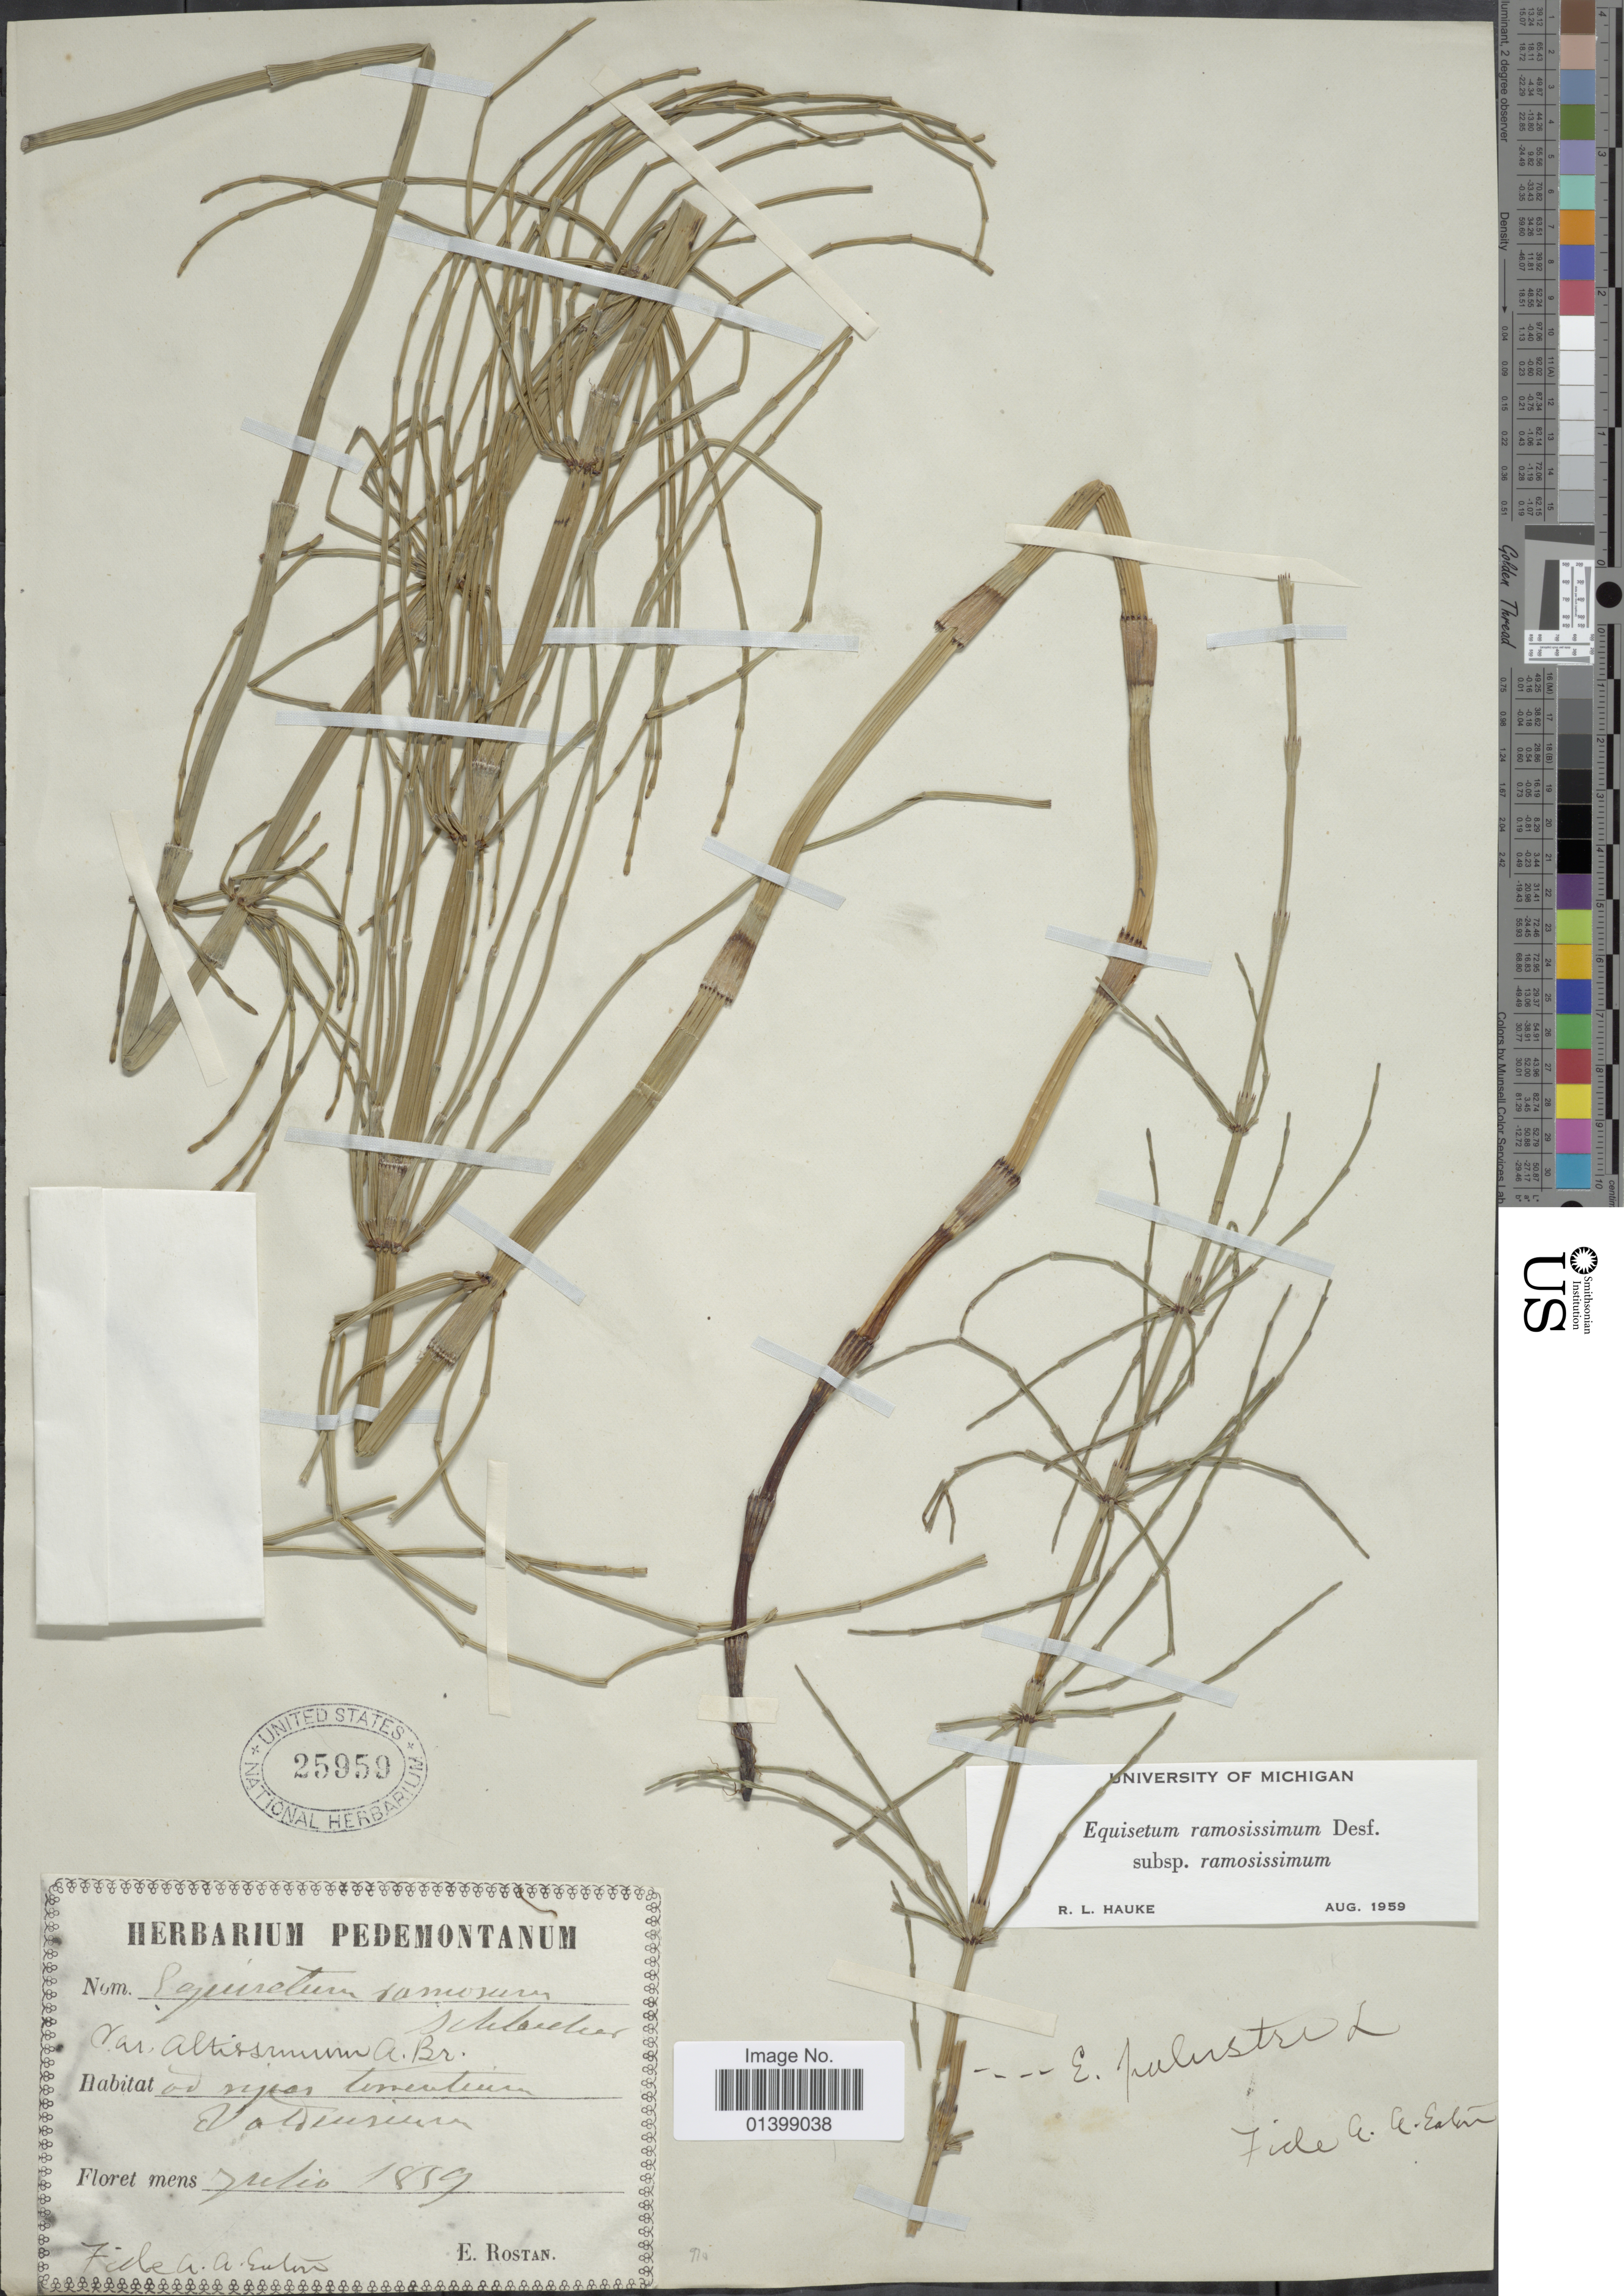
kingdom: Plantae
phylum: Tracheophyta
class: Polypodiopsida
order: Equisetales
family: Equisetaceae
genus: Equisetum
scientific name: Equisetum ramosissimum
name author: Desf.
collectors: E. Rostan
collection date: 1859-07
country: Italy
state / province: Piedmont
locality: Ad ripas tomentium El Oldusium [interpreted]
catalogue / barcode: US 25959